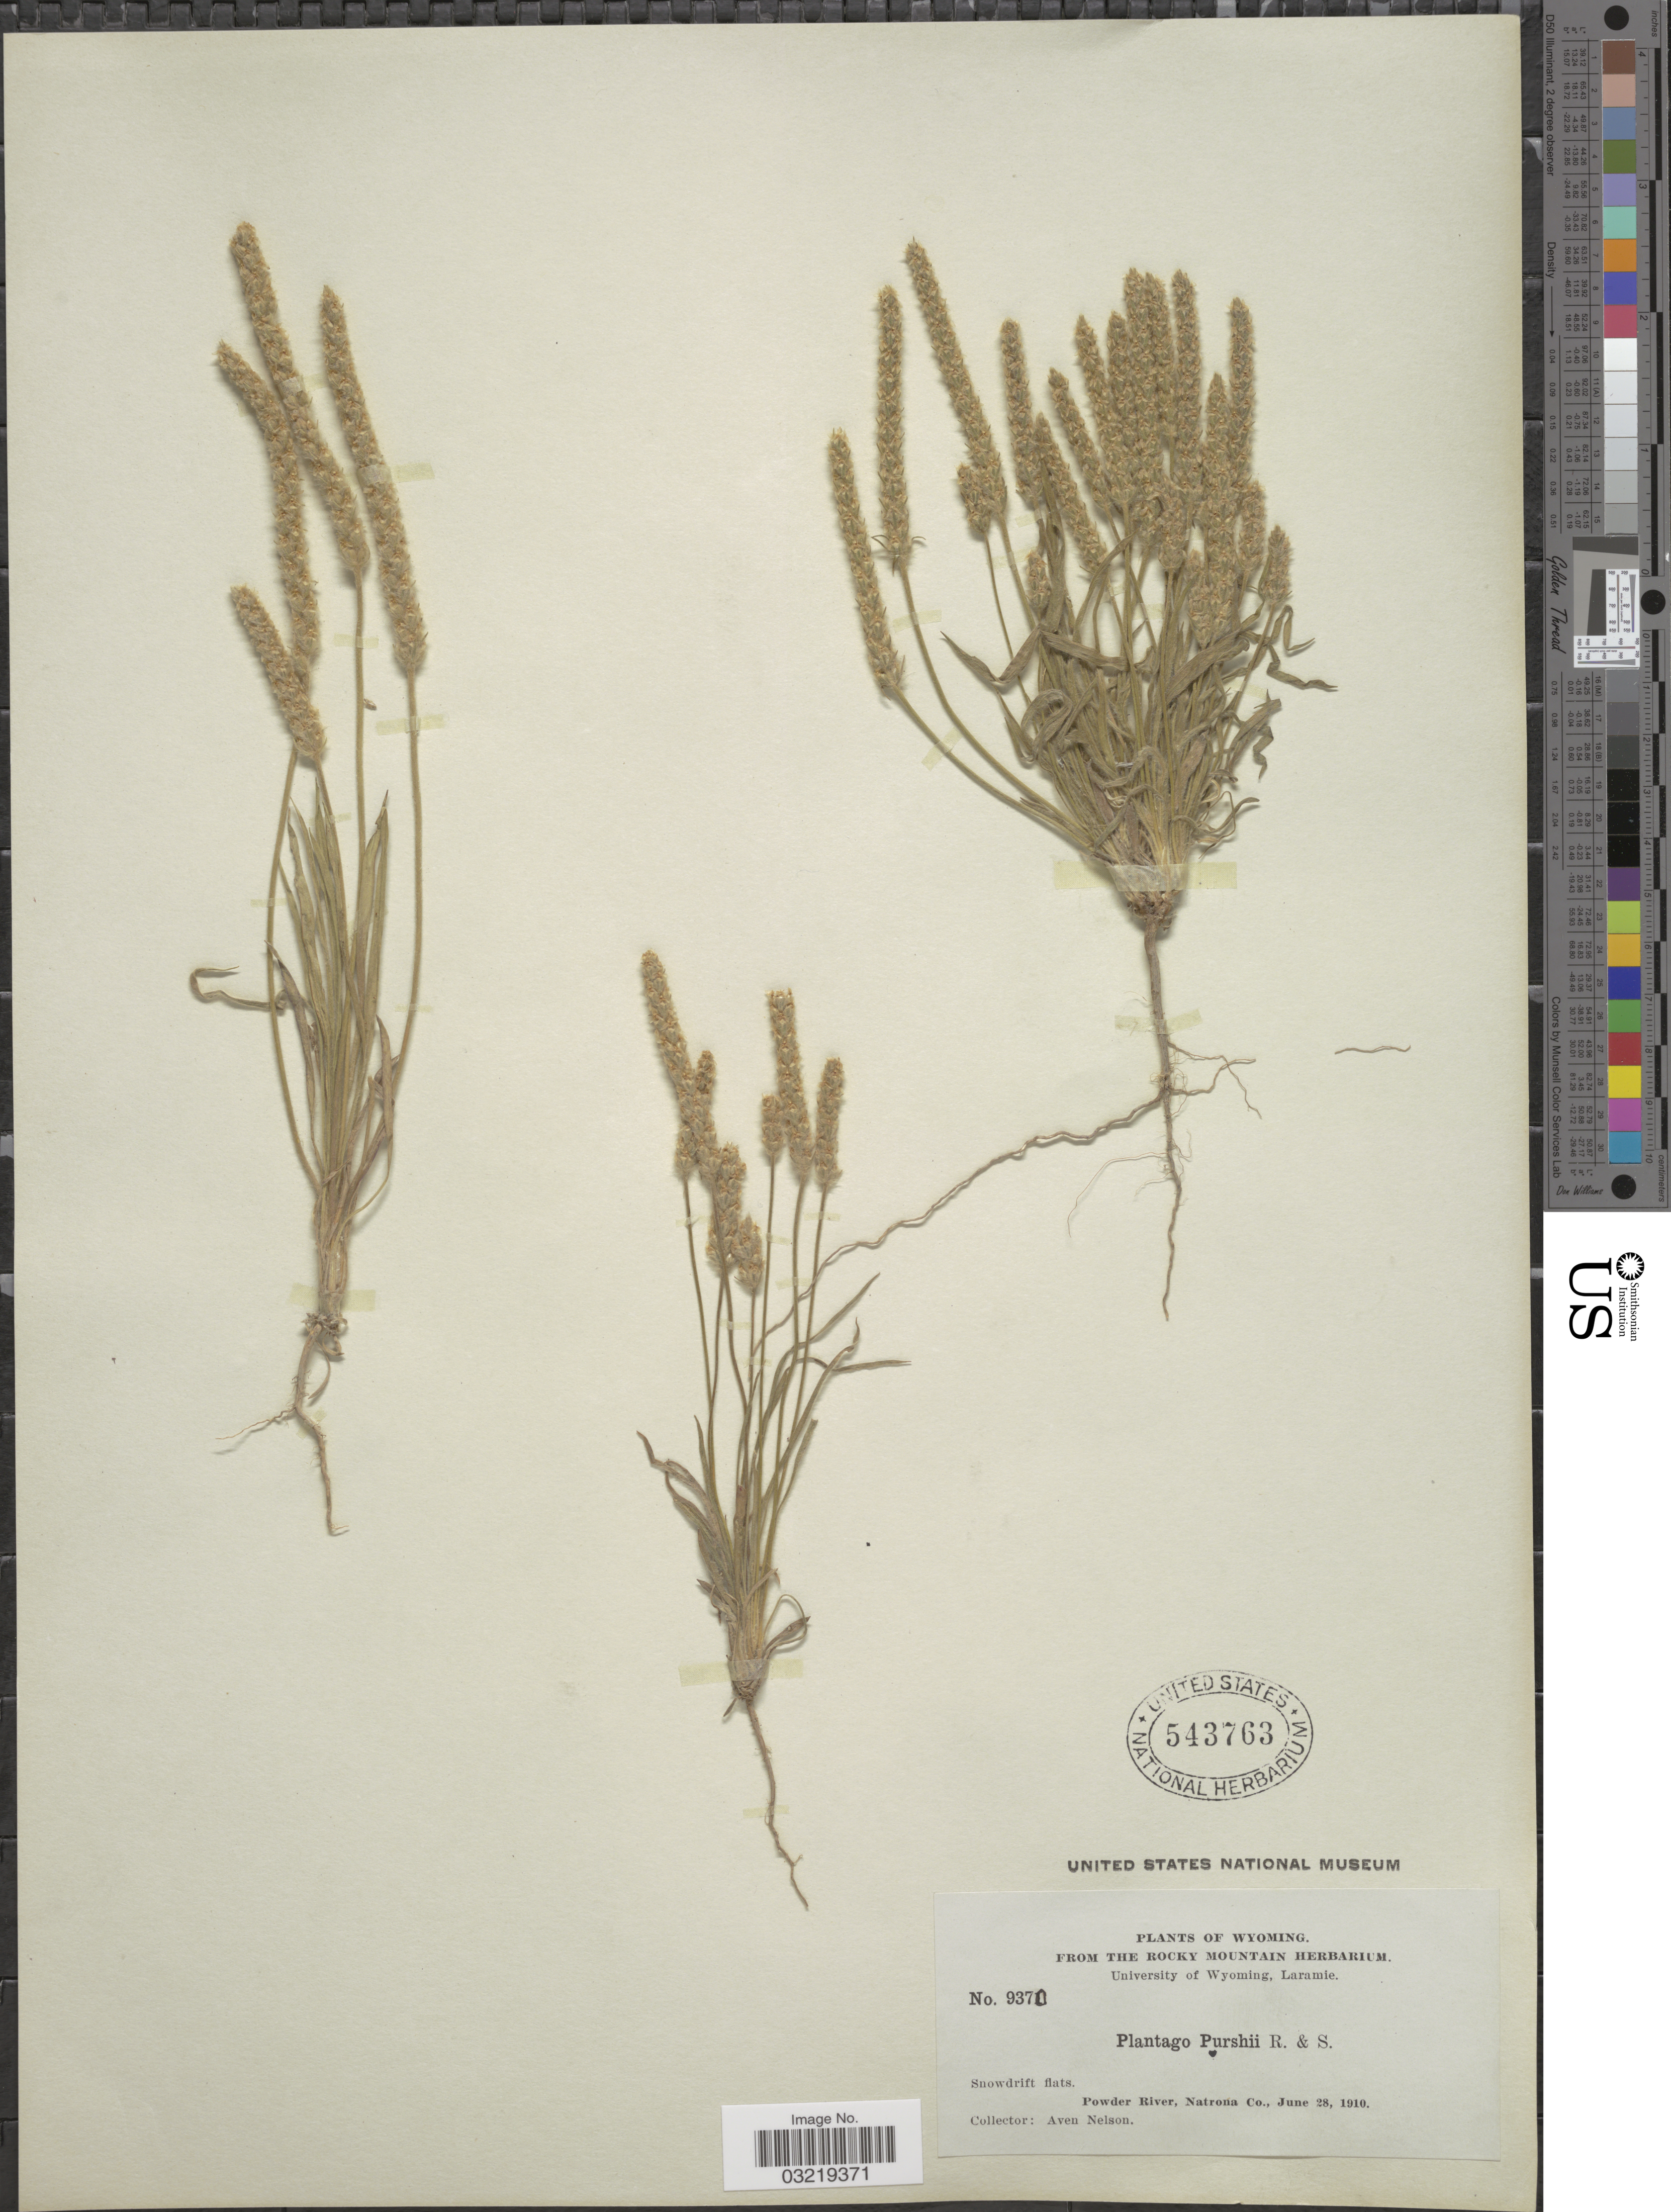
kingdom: Plantae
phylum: Tracheophyta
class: Magnoliopsida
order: Lamiales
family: Plantaginaceae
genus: Plantago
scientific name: Plantago patagonica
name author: Jacq.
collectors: A. Nelson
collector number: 9370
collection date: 1910-06-28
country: United States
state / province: Wyoming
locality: Powder River, Natrona Co.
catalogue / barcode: US 543763